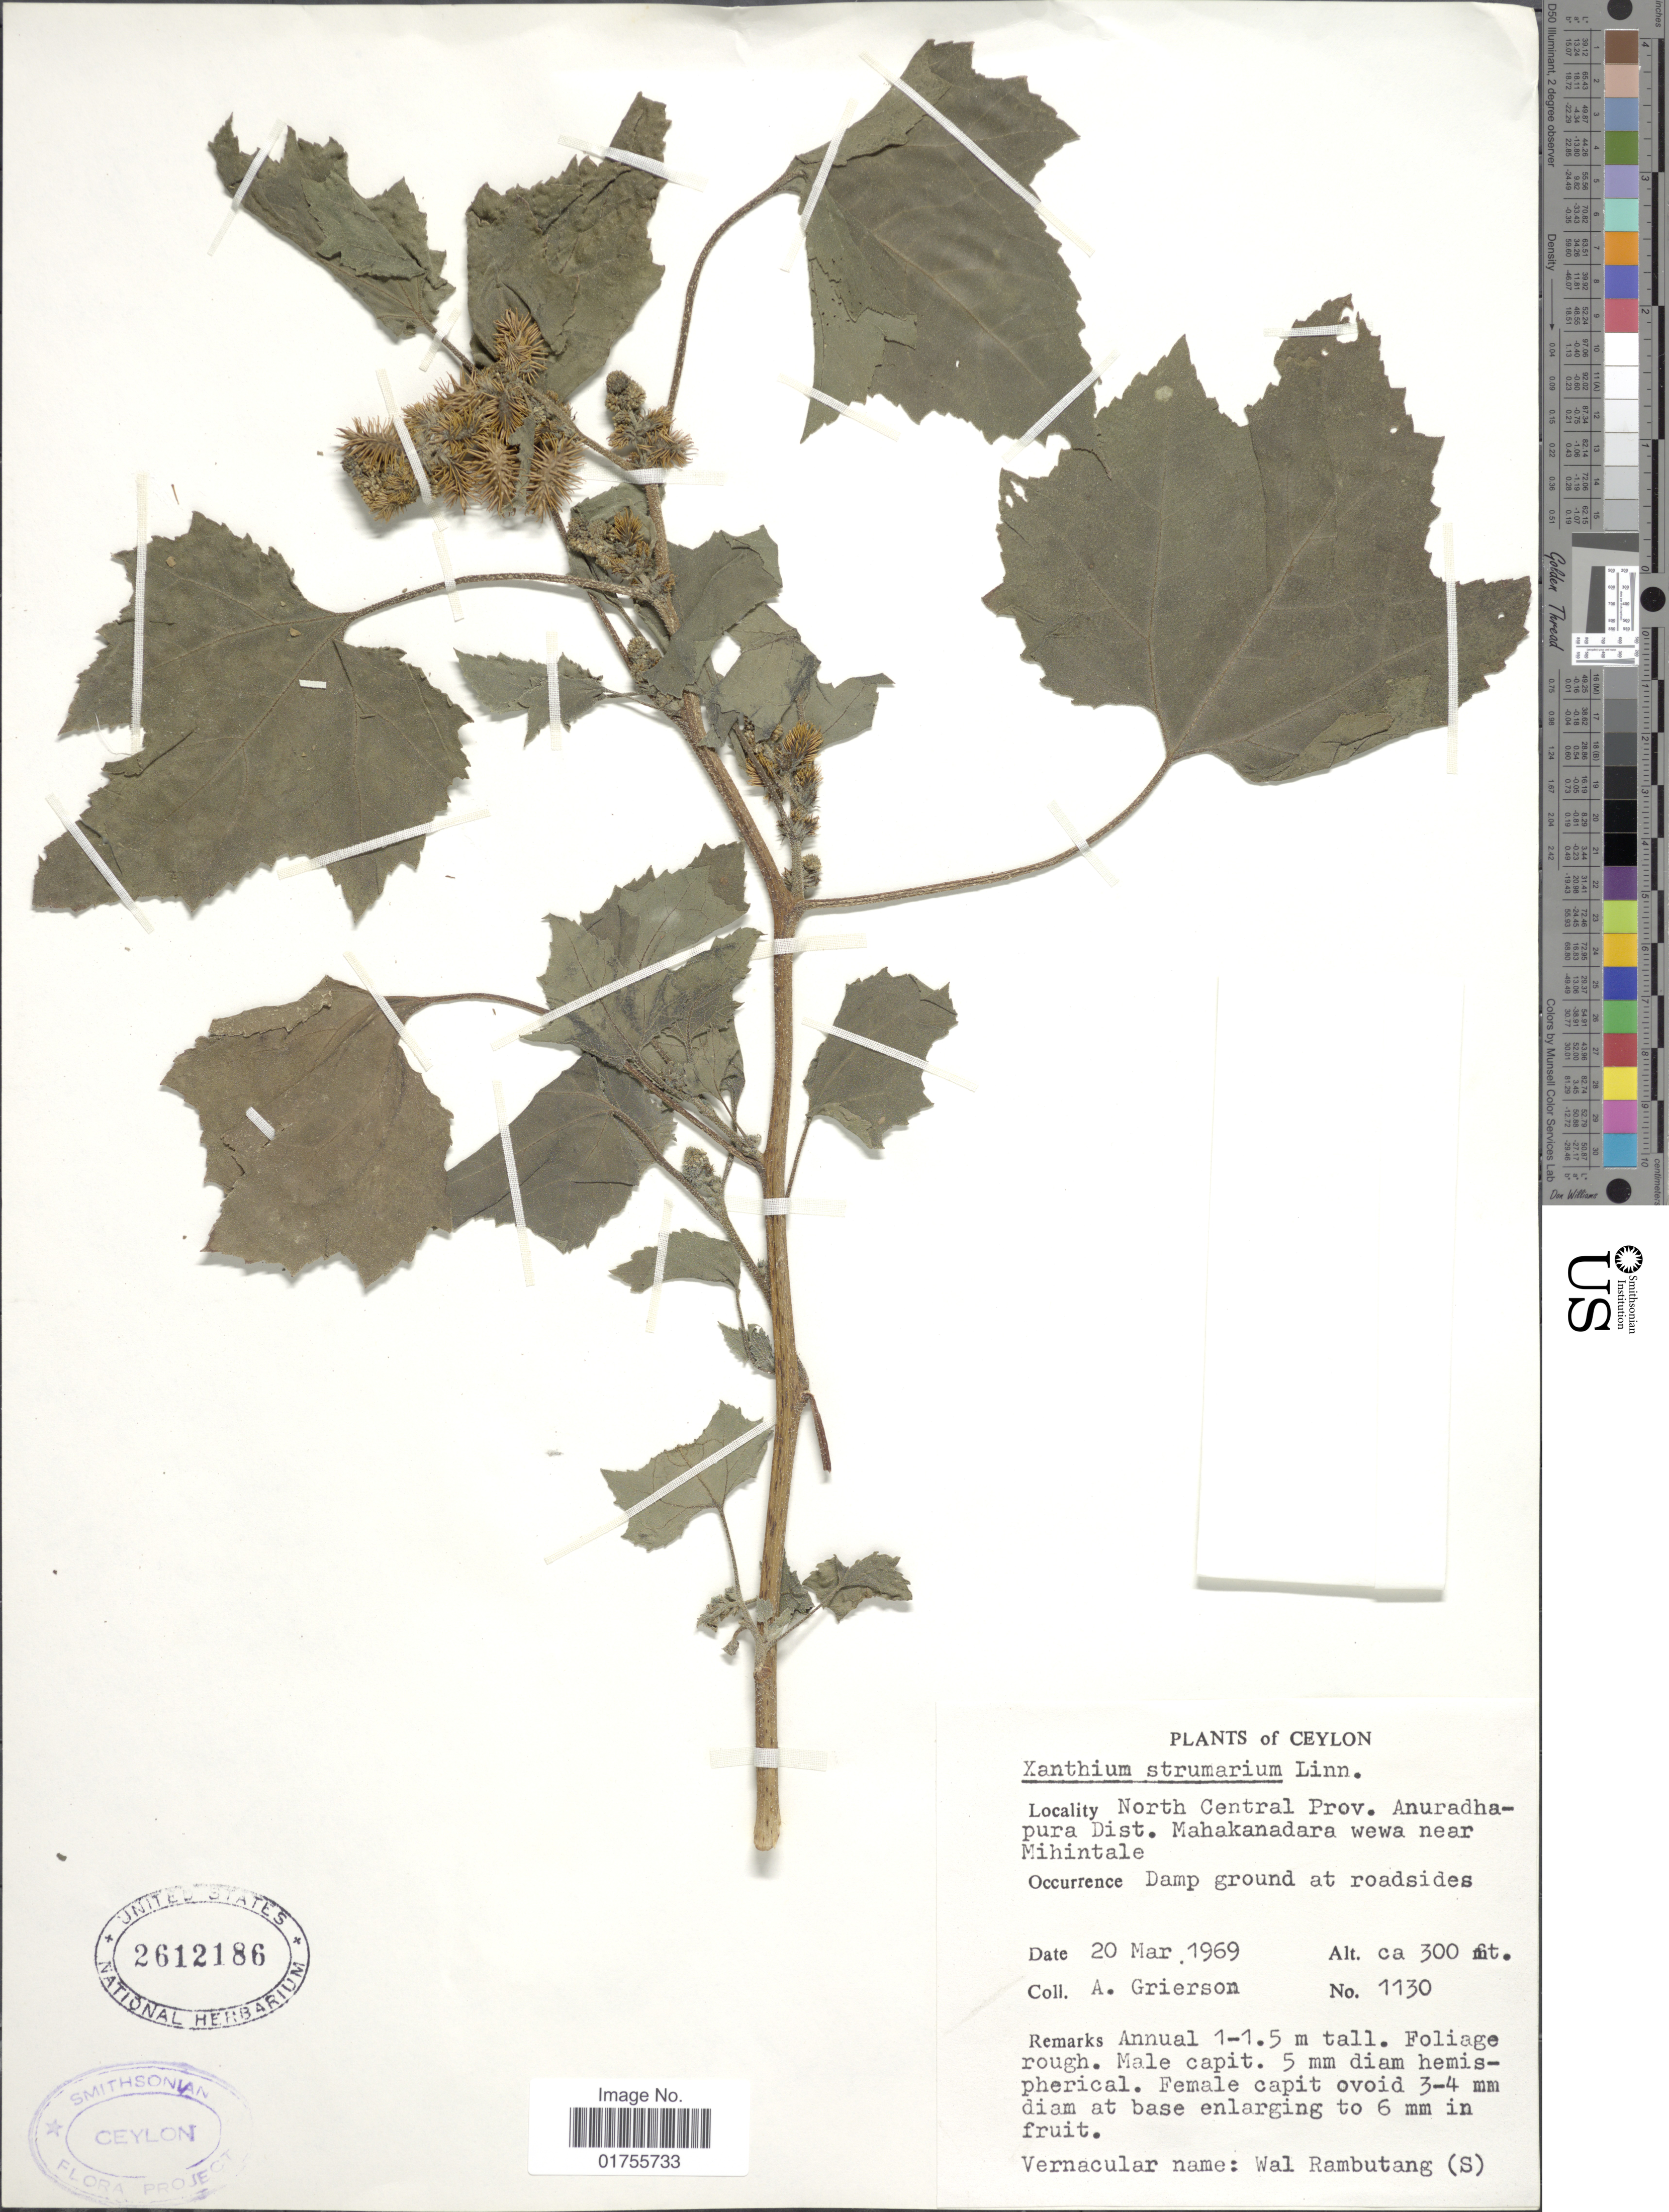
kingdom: Plantae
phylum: Tracheophyta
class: Magnoliopsida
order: Asterales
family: Asteraceae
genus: Xanthium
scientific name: Xanthium strumarium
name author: L.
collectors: A. Grierson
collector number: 1130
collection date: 1969-03-20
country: Sri Lanka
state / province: North Central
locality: Ceylon, Anuradhapura Dist. Mahakanadara wewa near Mihintale, Damp ground at roadside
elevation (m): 91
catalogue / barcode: US 2612186